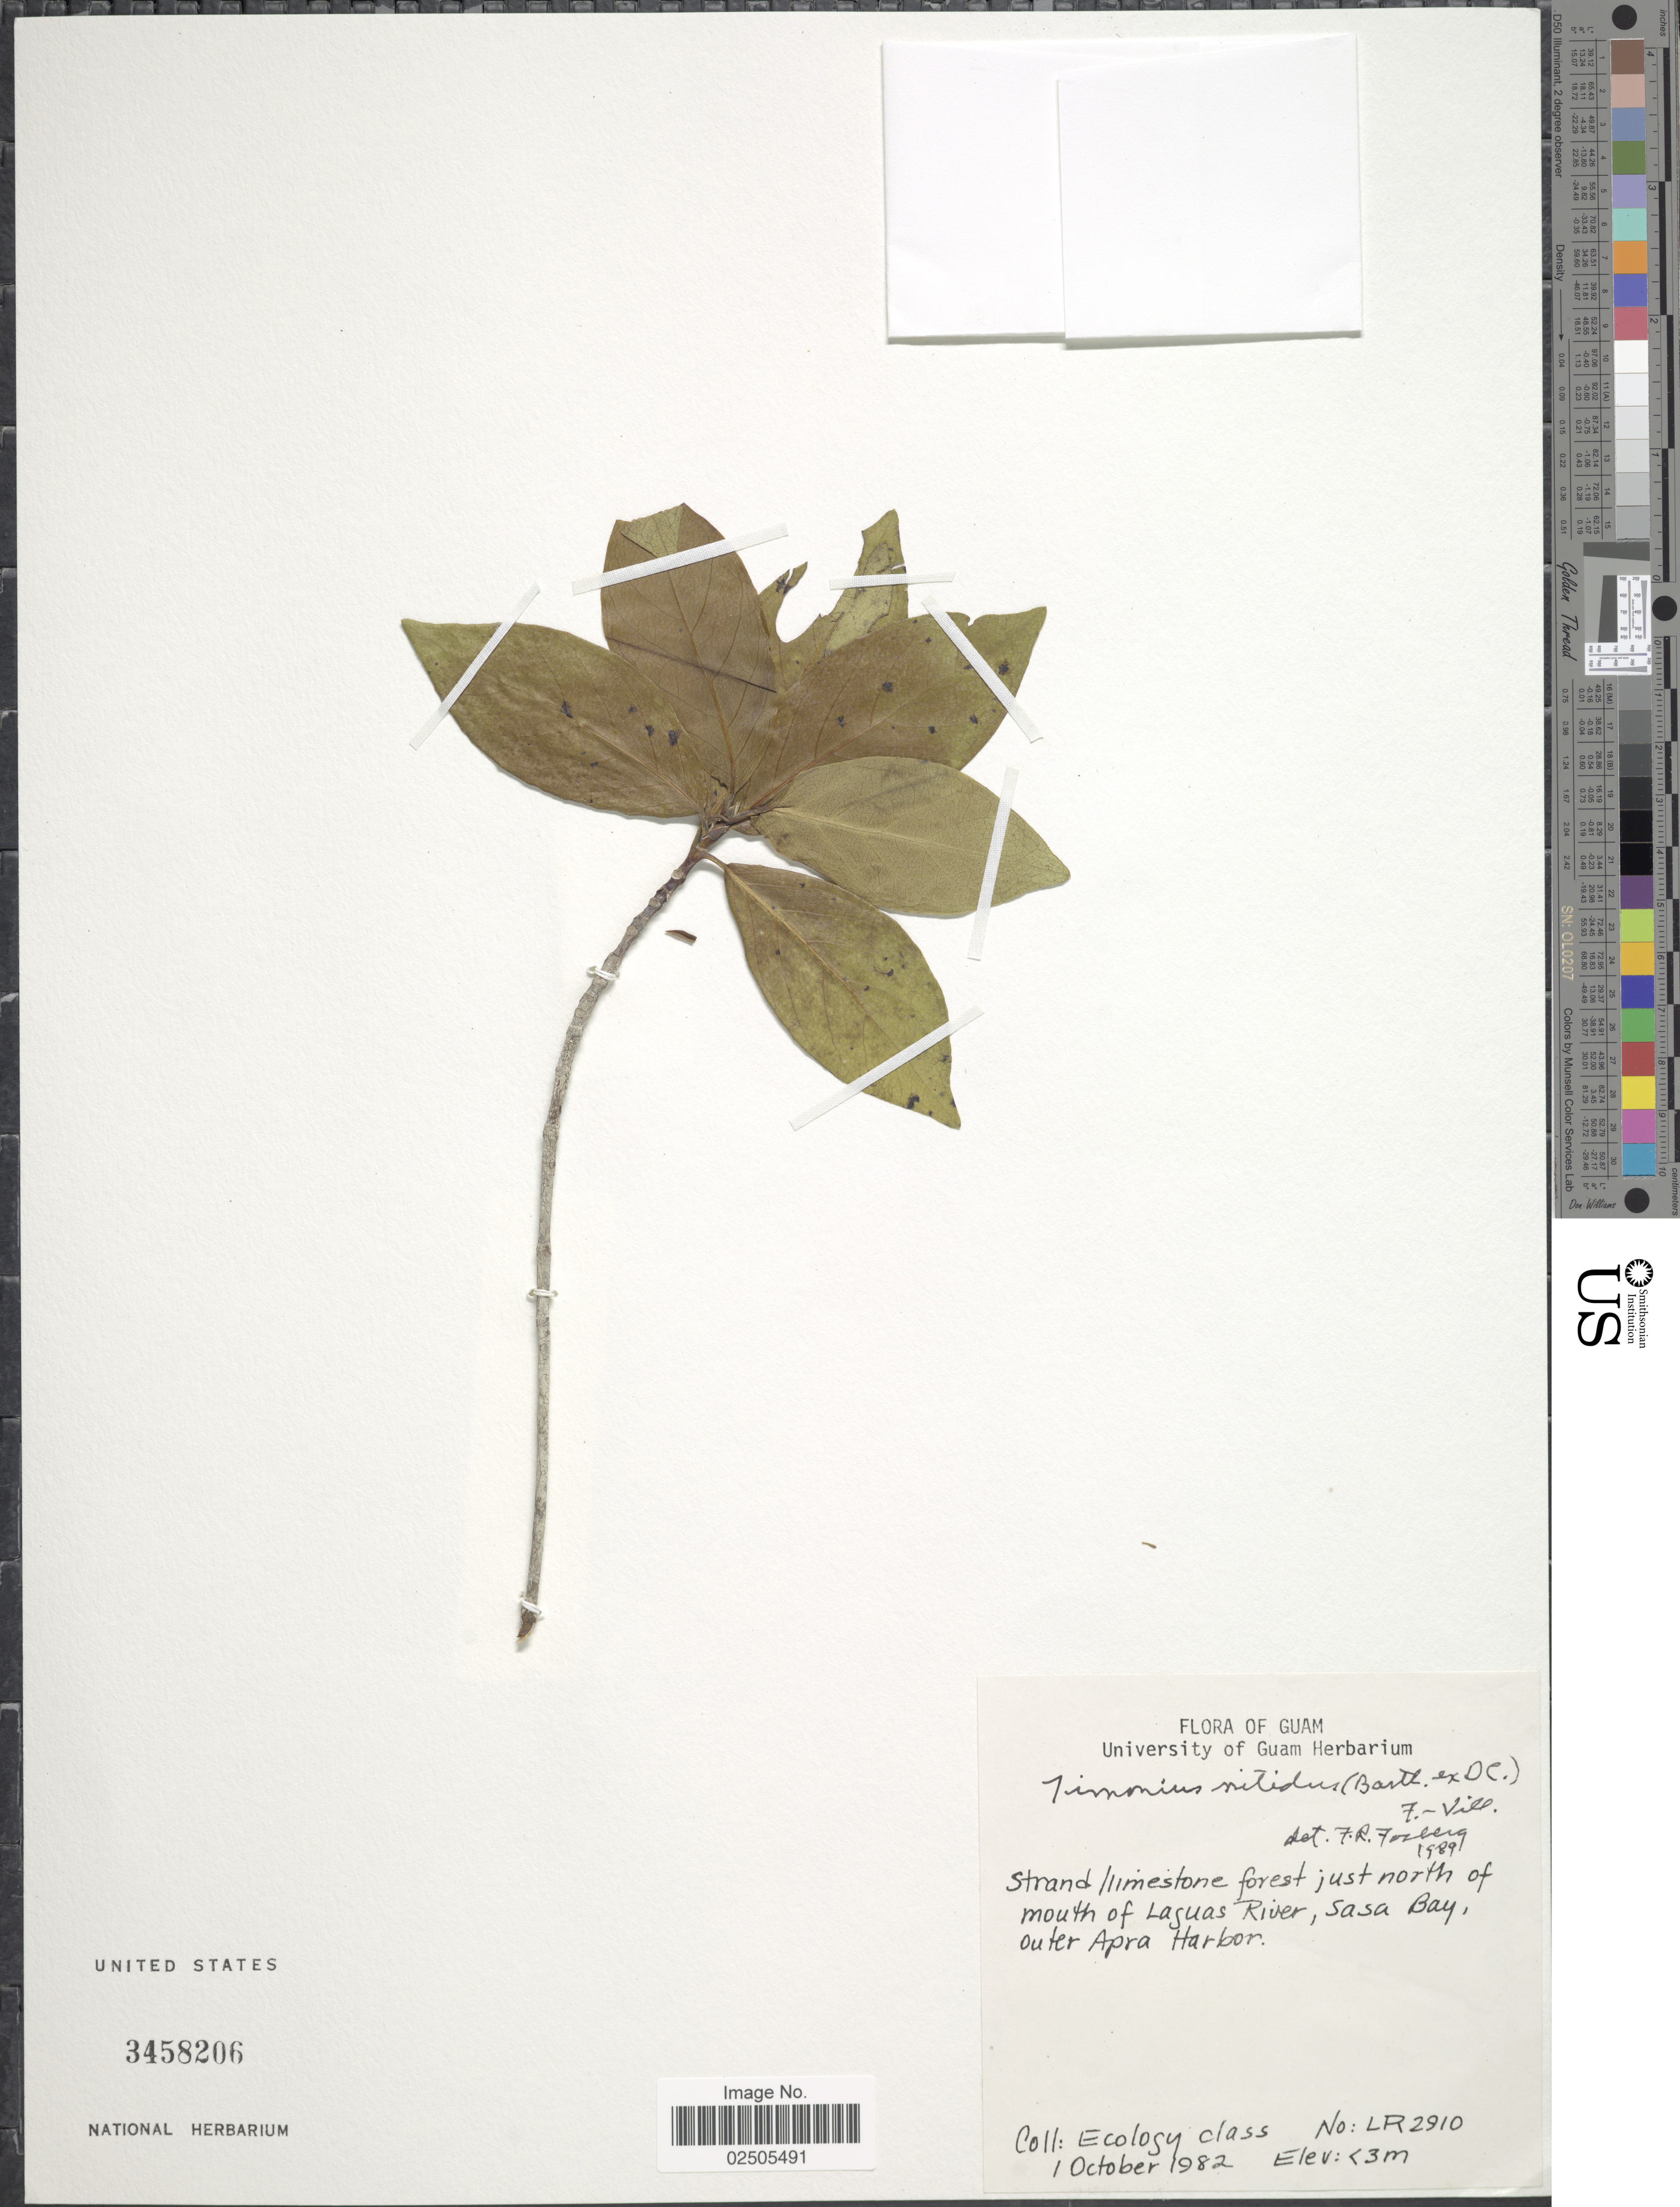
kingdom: Plantae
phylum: Tracheophyta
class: Magnoliopsida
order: Gentianales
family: Rubiaceae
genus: Timonius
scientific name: Timonius nitidus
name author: (Bartl. ex DC.) Fern.-Vill.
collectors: Ecology class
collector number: LR2910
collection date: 1982-10-01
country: Guam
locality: Strand limestone forest just north of mouth of Laguas River, Sasay Bay, outer Apra Harbor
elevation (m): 3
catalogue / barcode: US 3458206